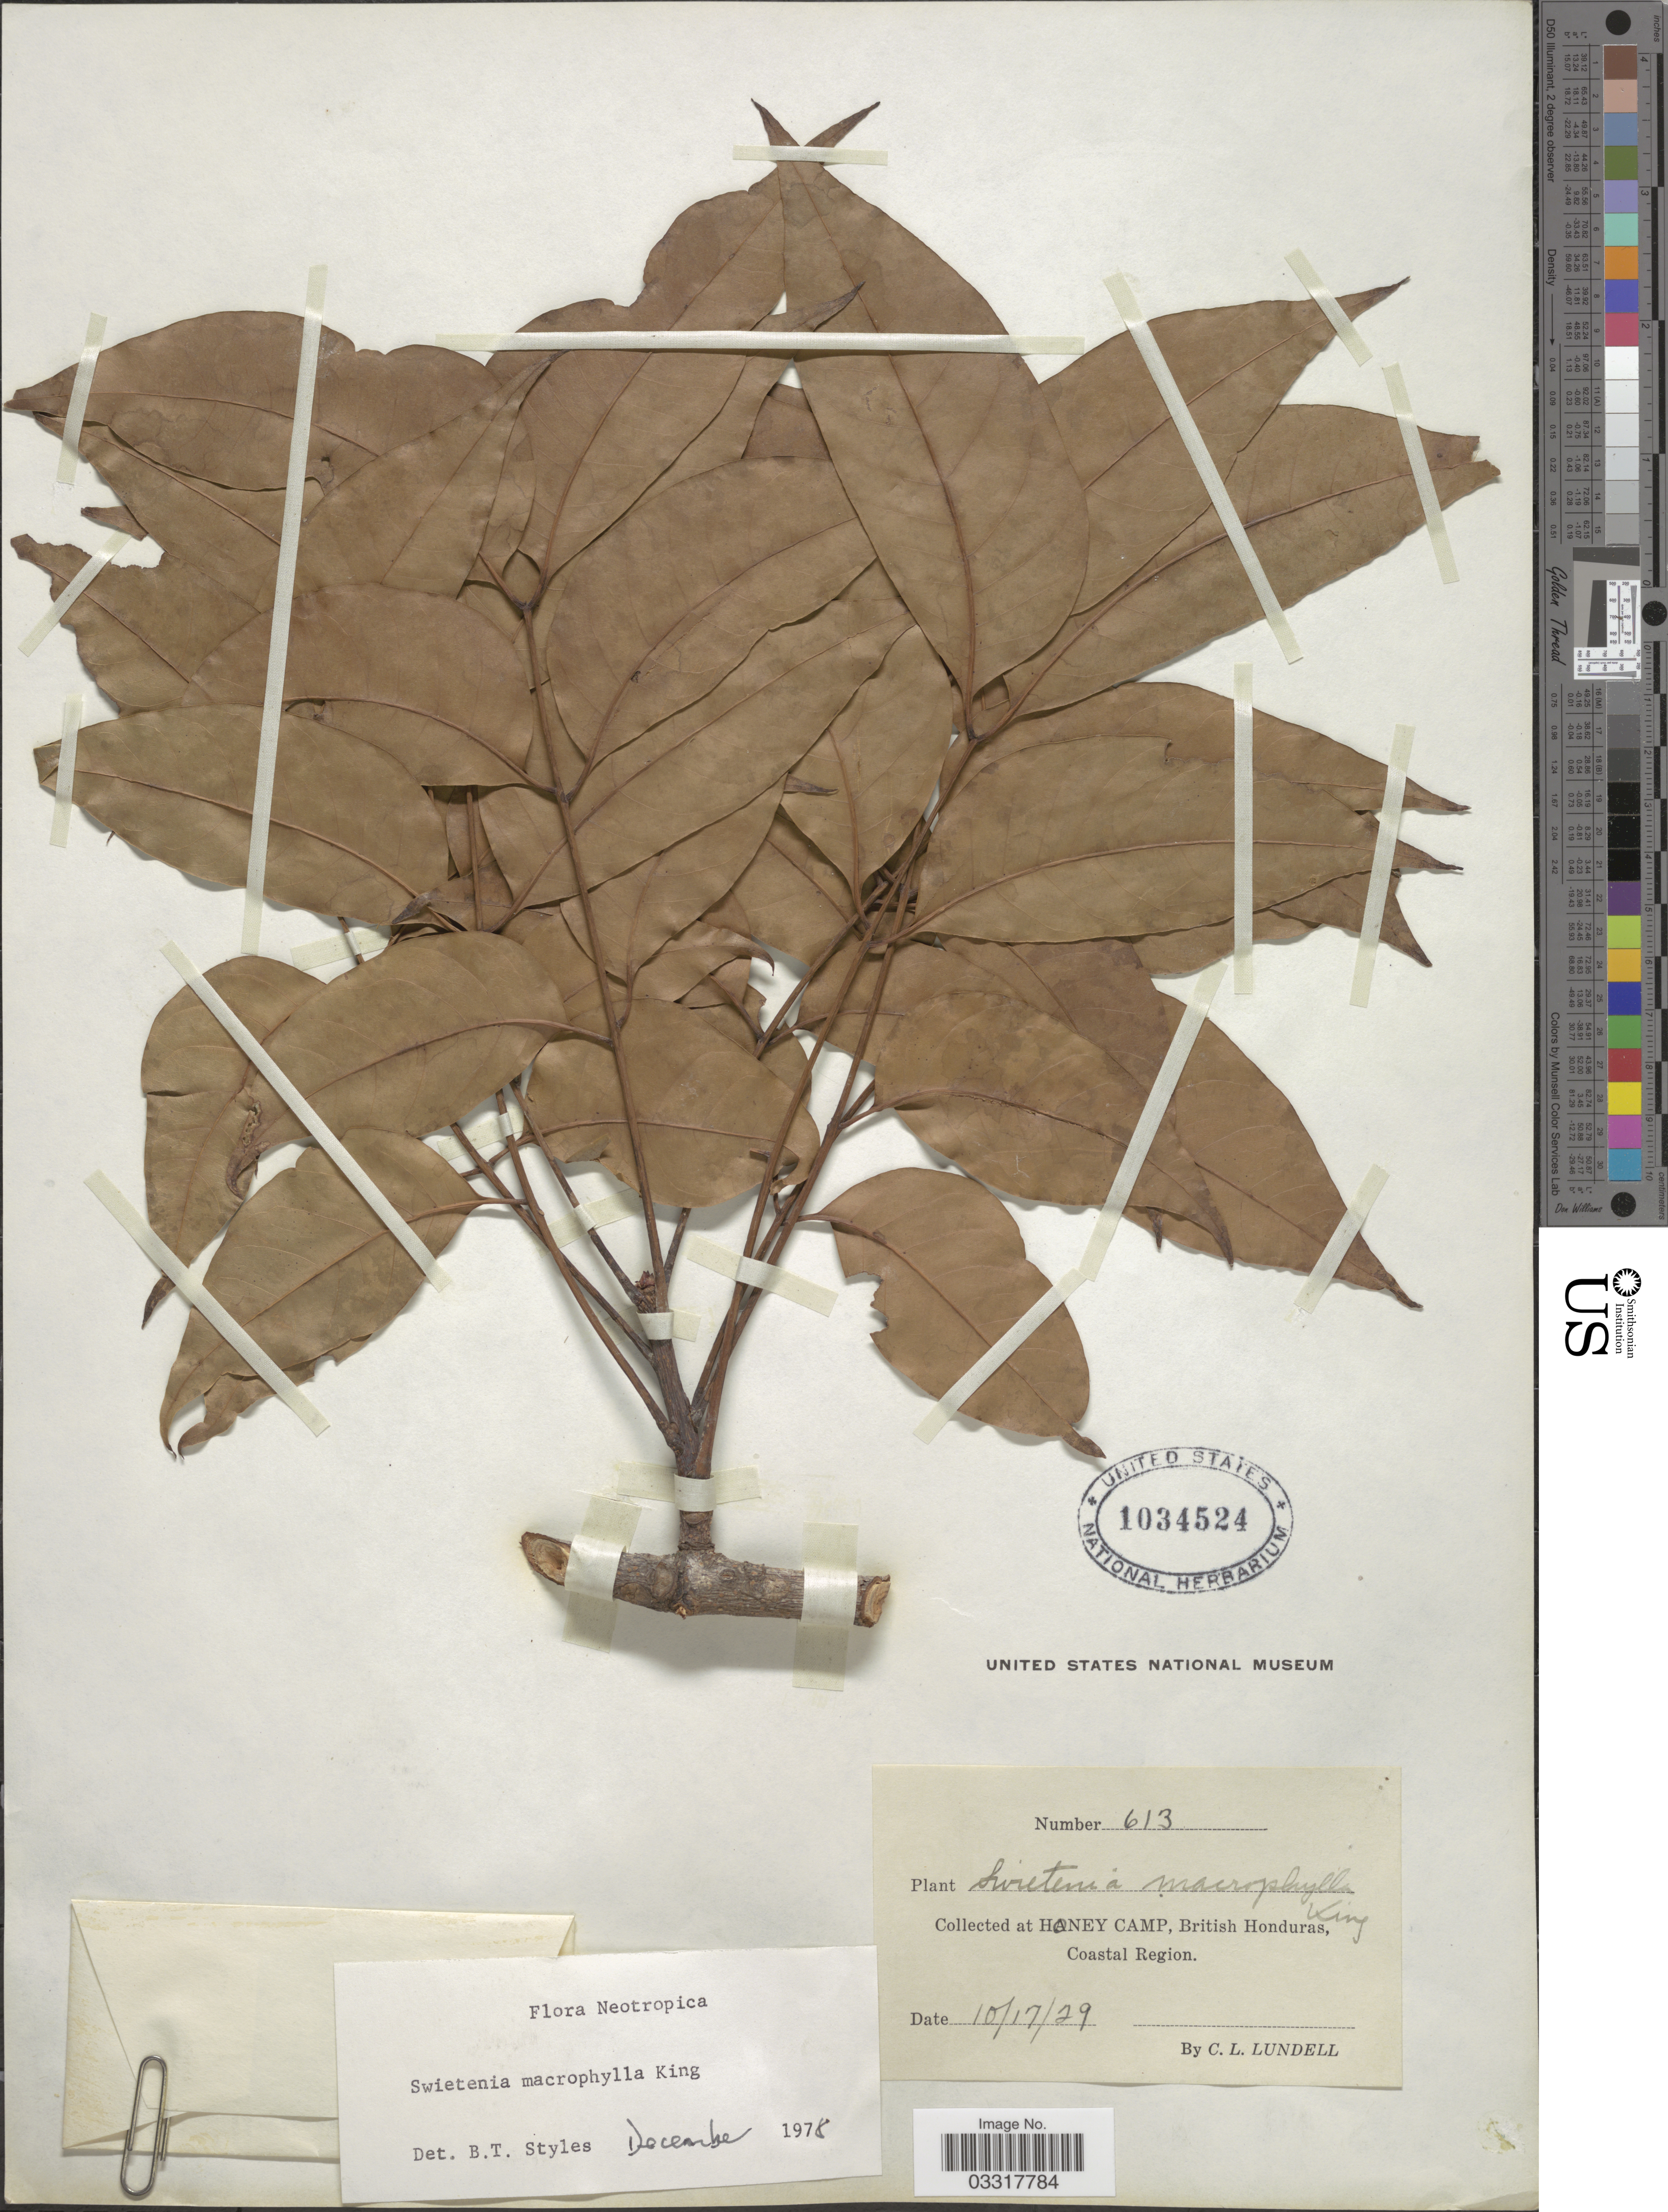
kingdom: Plantae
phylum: Tracheophyta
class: Magnoliopsida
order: Sapindales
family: Meliaceae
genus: Swietenia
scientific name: Swietenia macrophylla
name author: King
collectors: C. L. Lundell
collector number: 613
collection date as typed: Transcribed d/m/y: 17/10/29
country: Belize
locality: At Honey Camp, British Honduras, Coastal Region.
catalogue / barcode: US 1034524